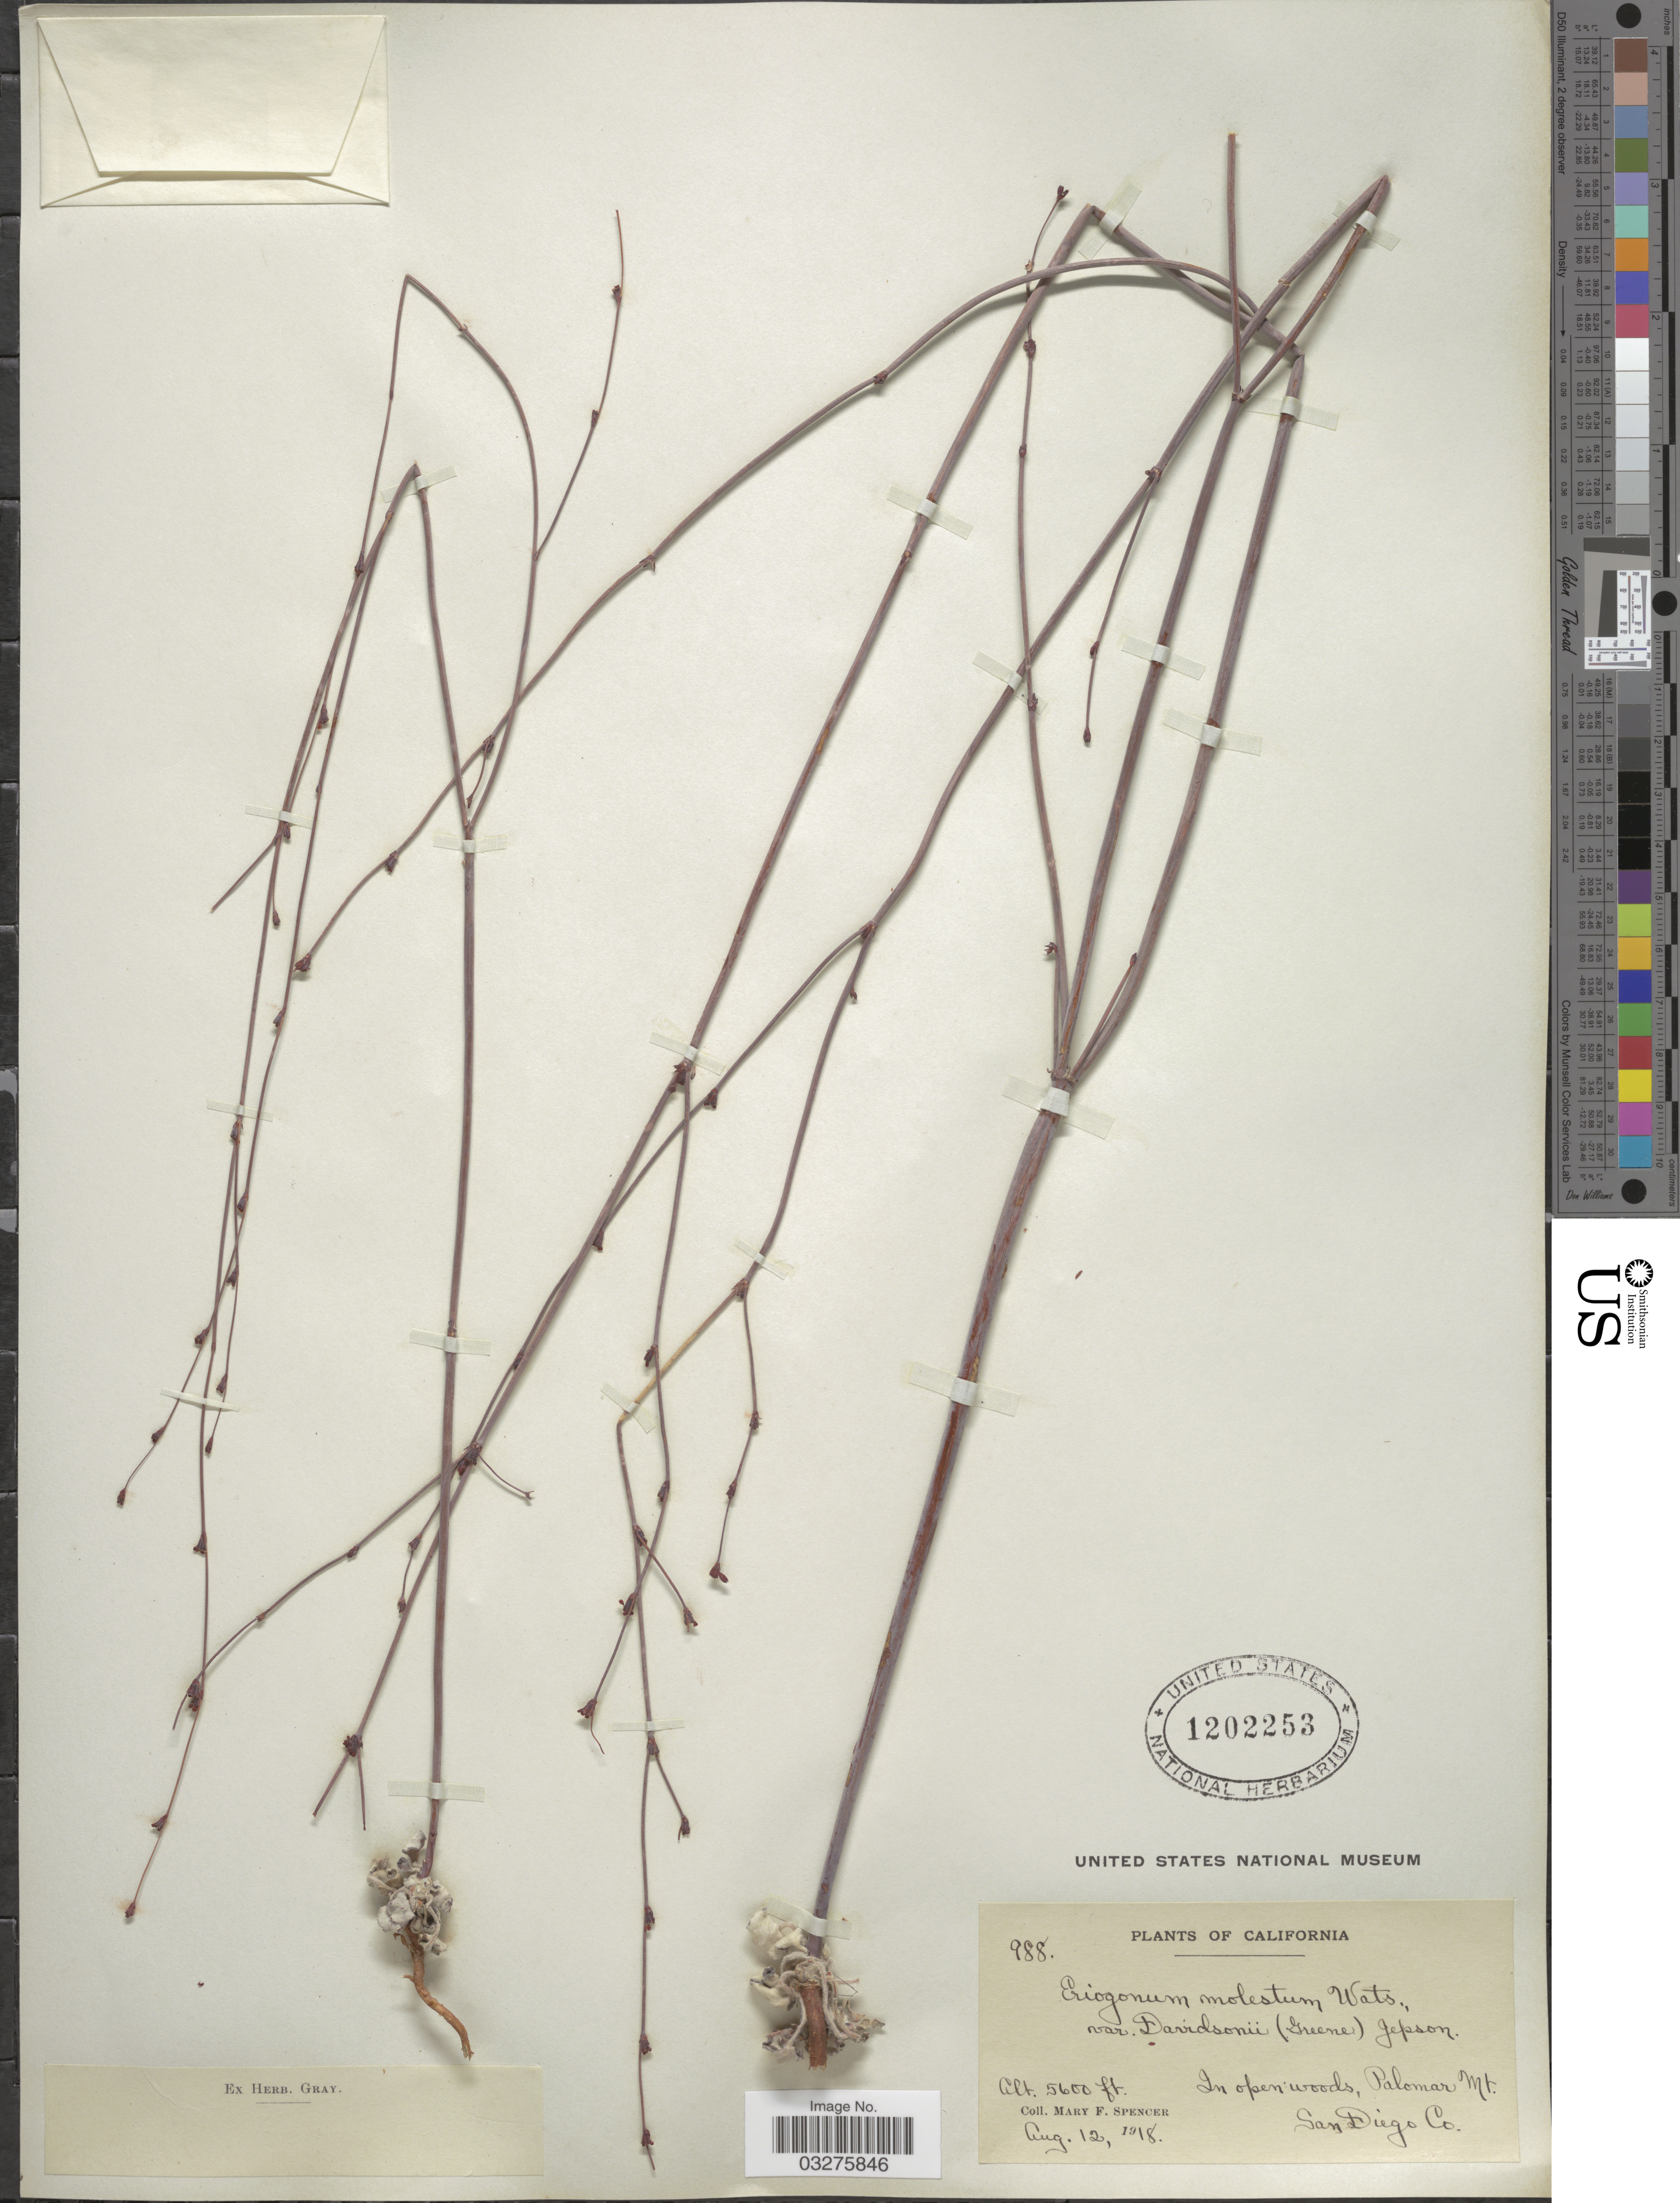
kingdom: Plantae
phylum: Tracheophyta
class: Magnoliopsida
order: Caryophyllales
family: Polygonaceae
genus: Eriogonum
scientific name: Eriogonum davidsonii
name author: Greene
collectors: M. Spencer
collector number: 988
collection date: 1918-08-12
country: United States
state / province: California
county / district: San Diego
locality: In open woods, Palomar Mt. San Diego Co.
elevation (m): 1707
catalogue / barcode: US 1202253